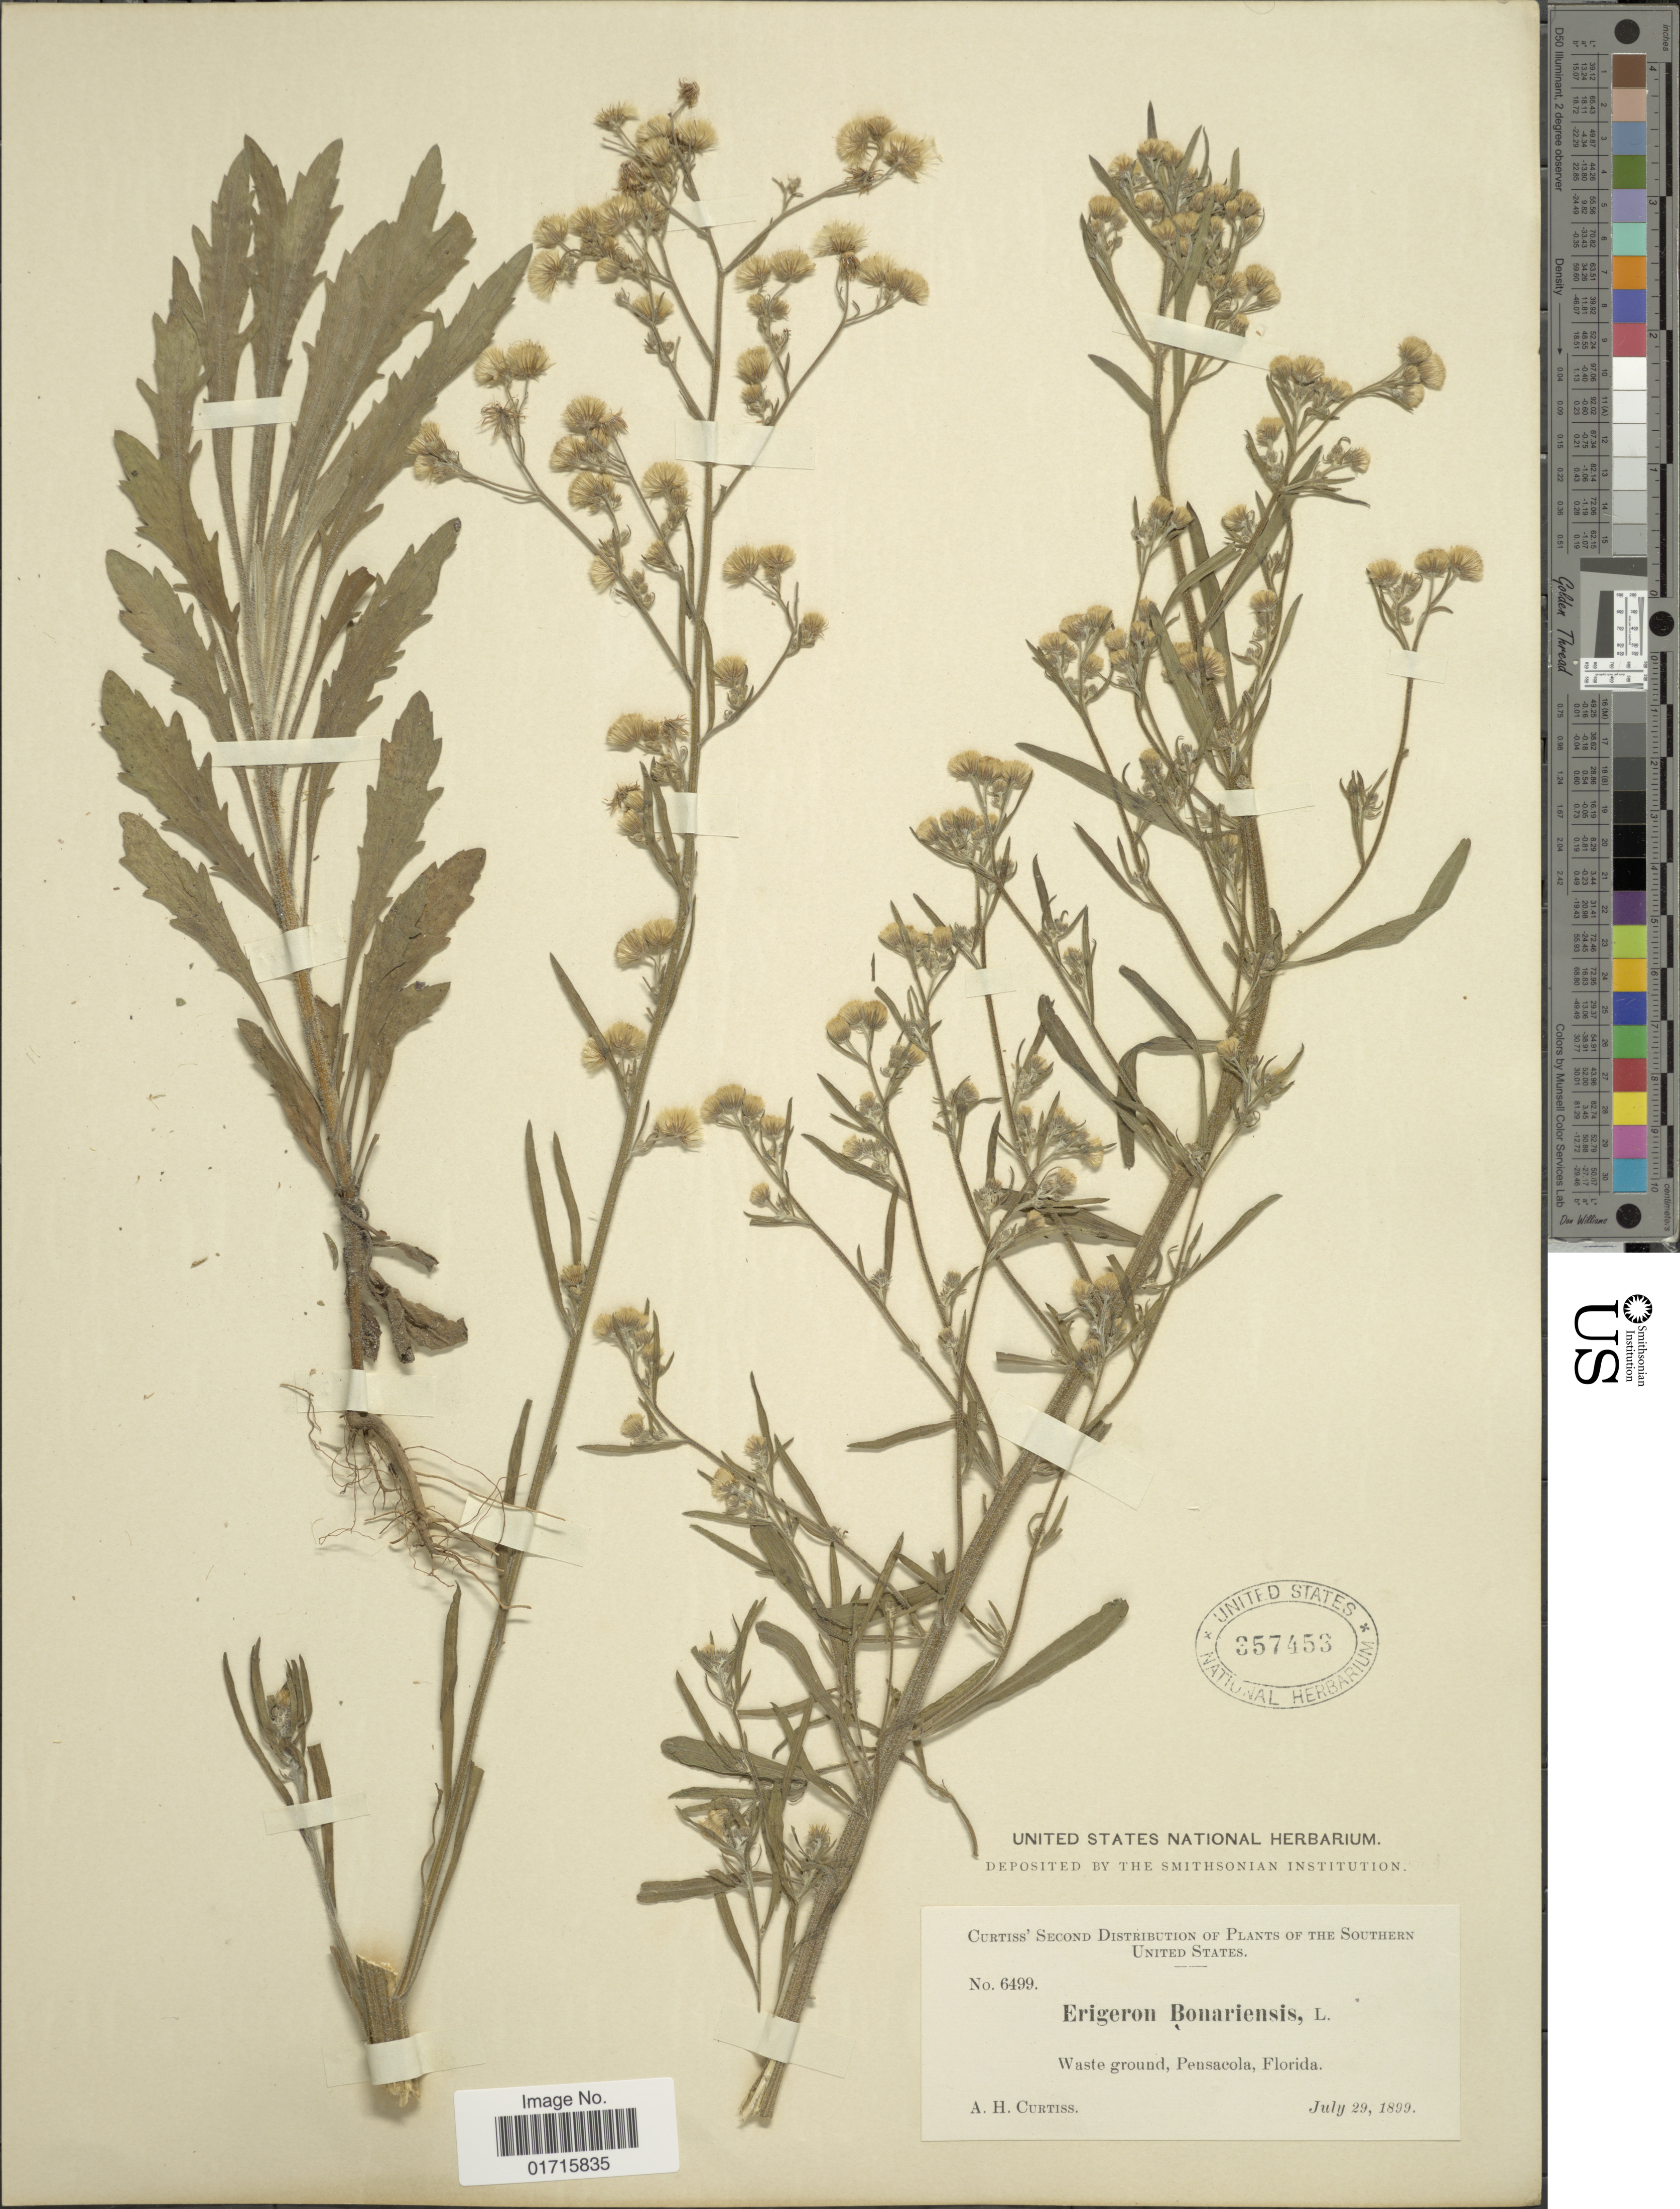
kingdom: Plantae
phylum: Tracheophyta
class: Magnoliopsida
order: Asterales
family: Asteraceae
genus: Conyza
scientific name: Conyza bonariensis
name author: (L.) Cronq.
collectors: A. H. Curtiss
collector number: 6499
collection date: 1899-07-29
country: United States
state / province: Florida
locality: Waste ground , Pensacola, Florida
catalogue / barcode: US 357453